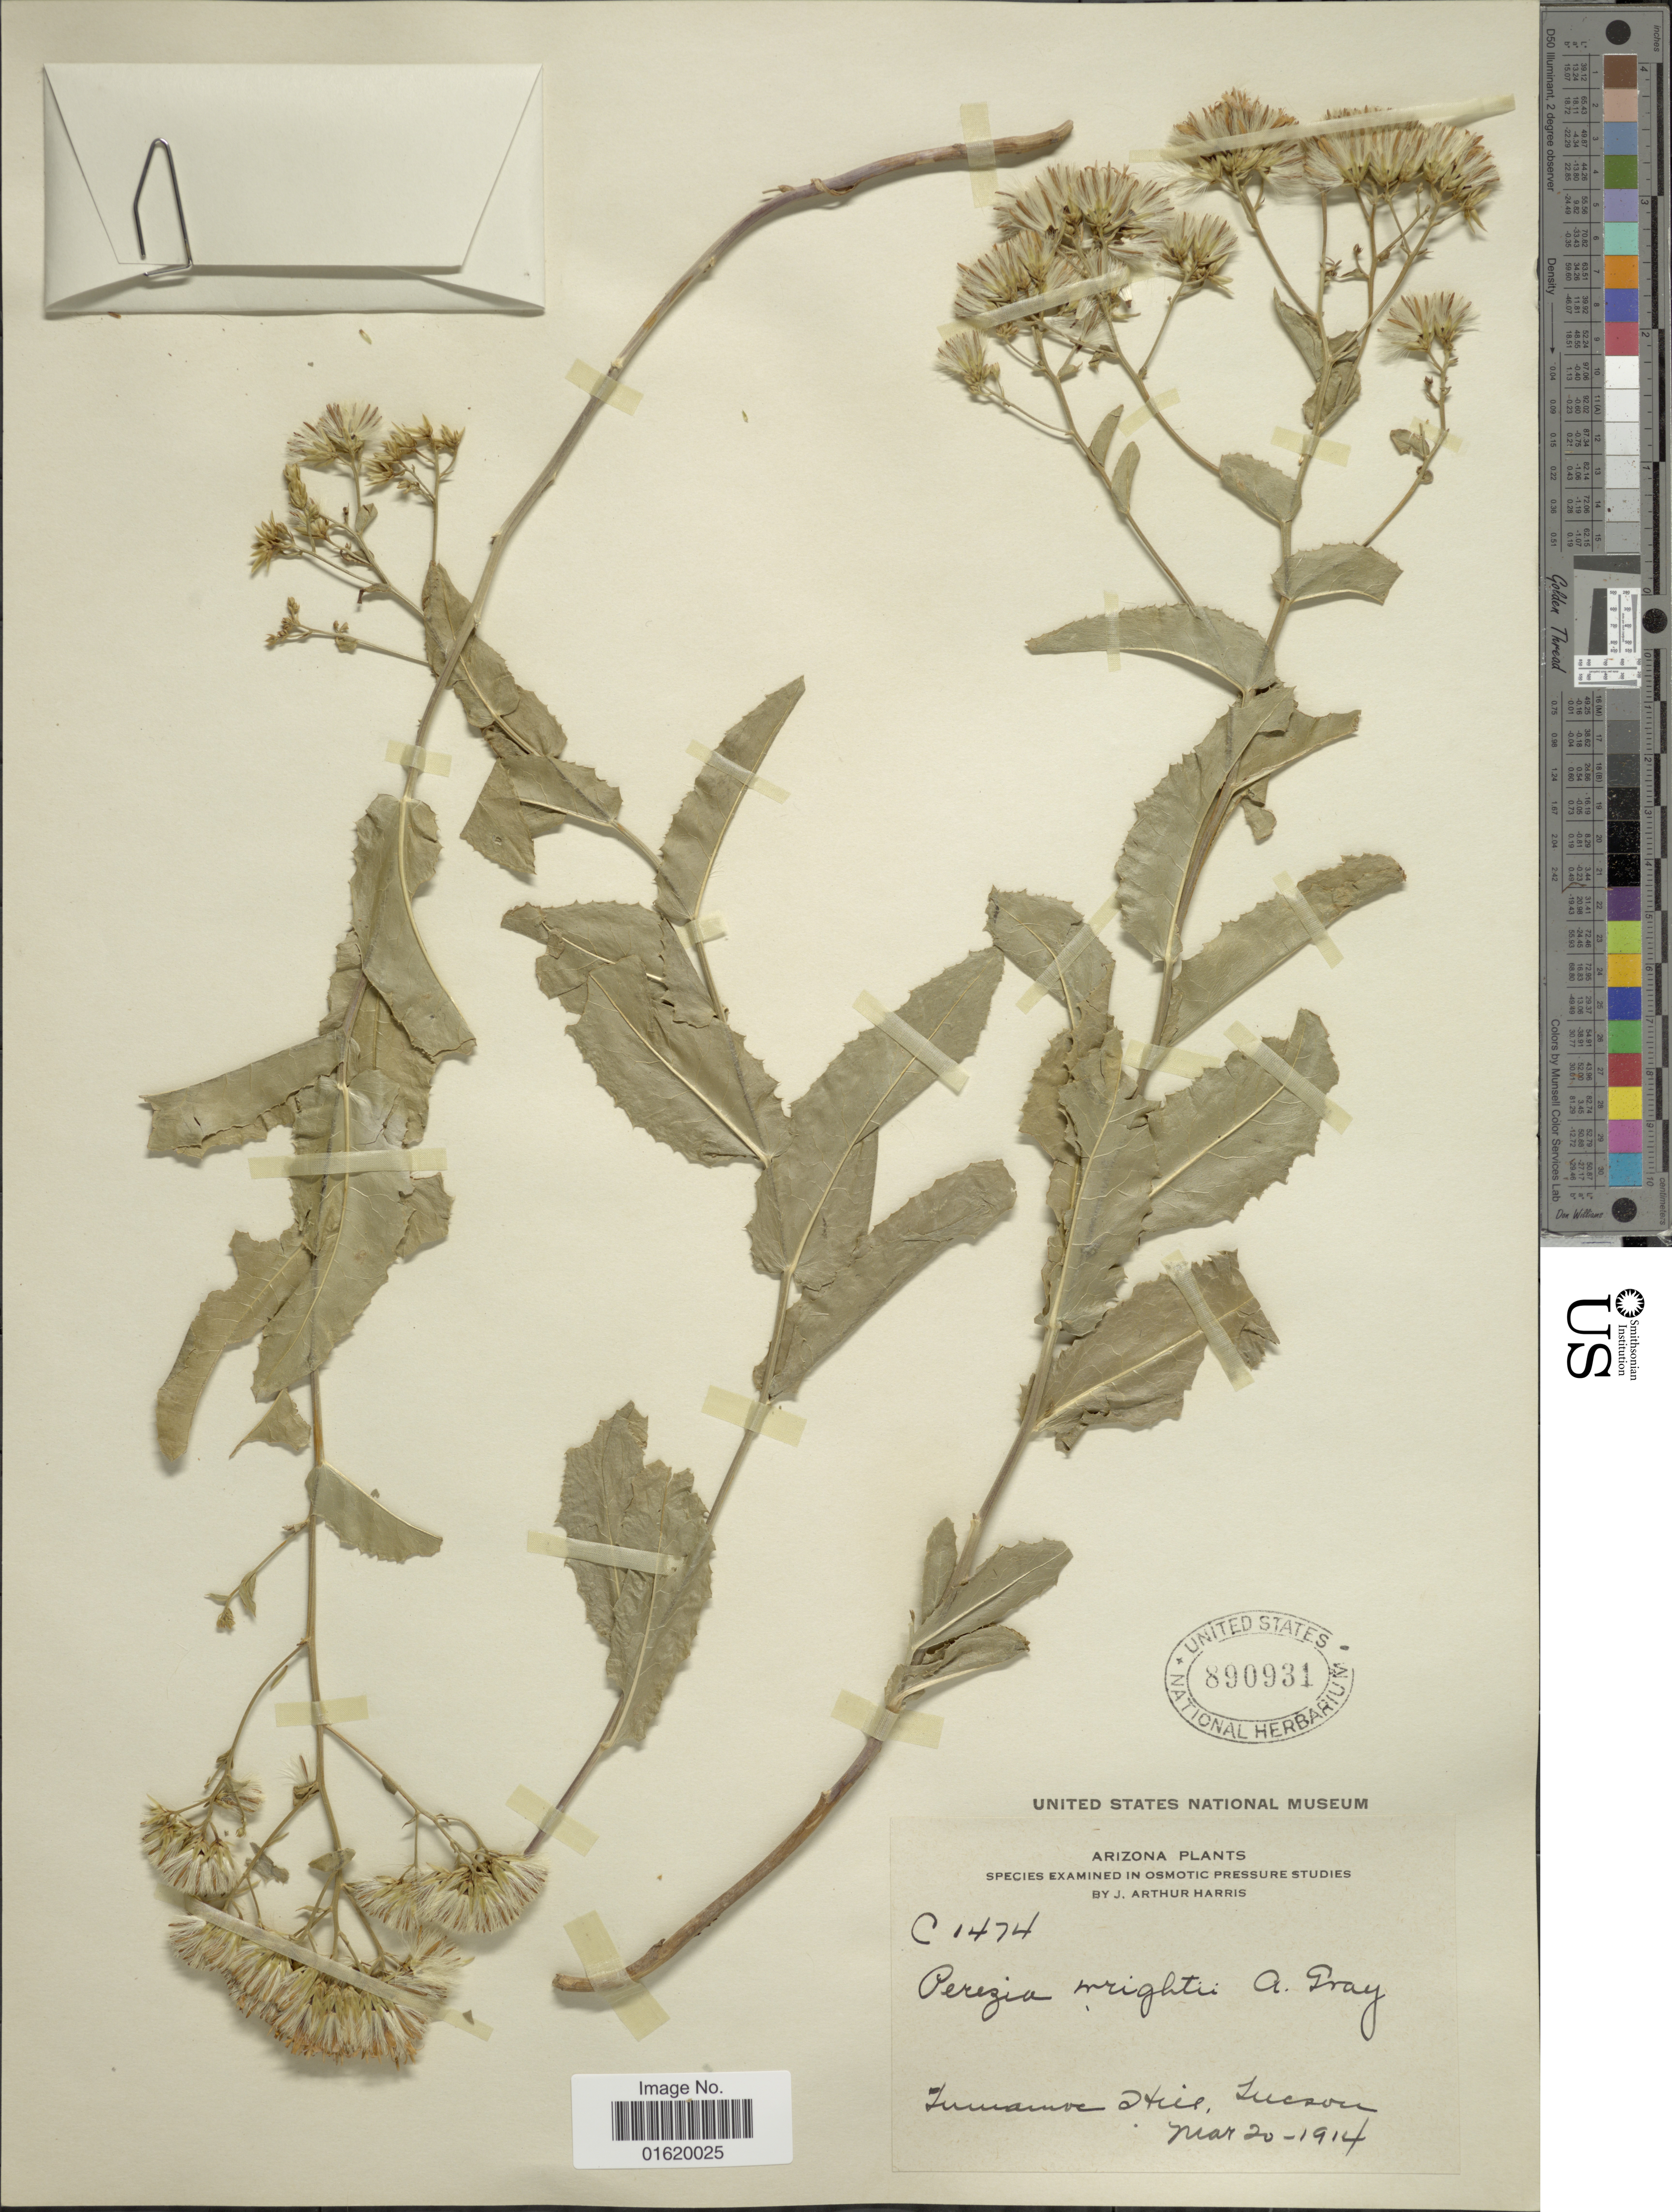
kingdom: Plantae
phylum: Tracheophyta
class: Magnoliopsida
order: Asterales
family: Asteraceae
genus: Acourtia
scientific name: Acourtia wrightii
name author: (A. Gray) Reveal & R.M. King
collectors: J. A. Harris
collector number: C1474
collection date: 1914-03-20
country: United States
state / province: Arizona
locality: Tumamoc Hill, Tucson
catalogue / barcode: US 890931